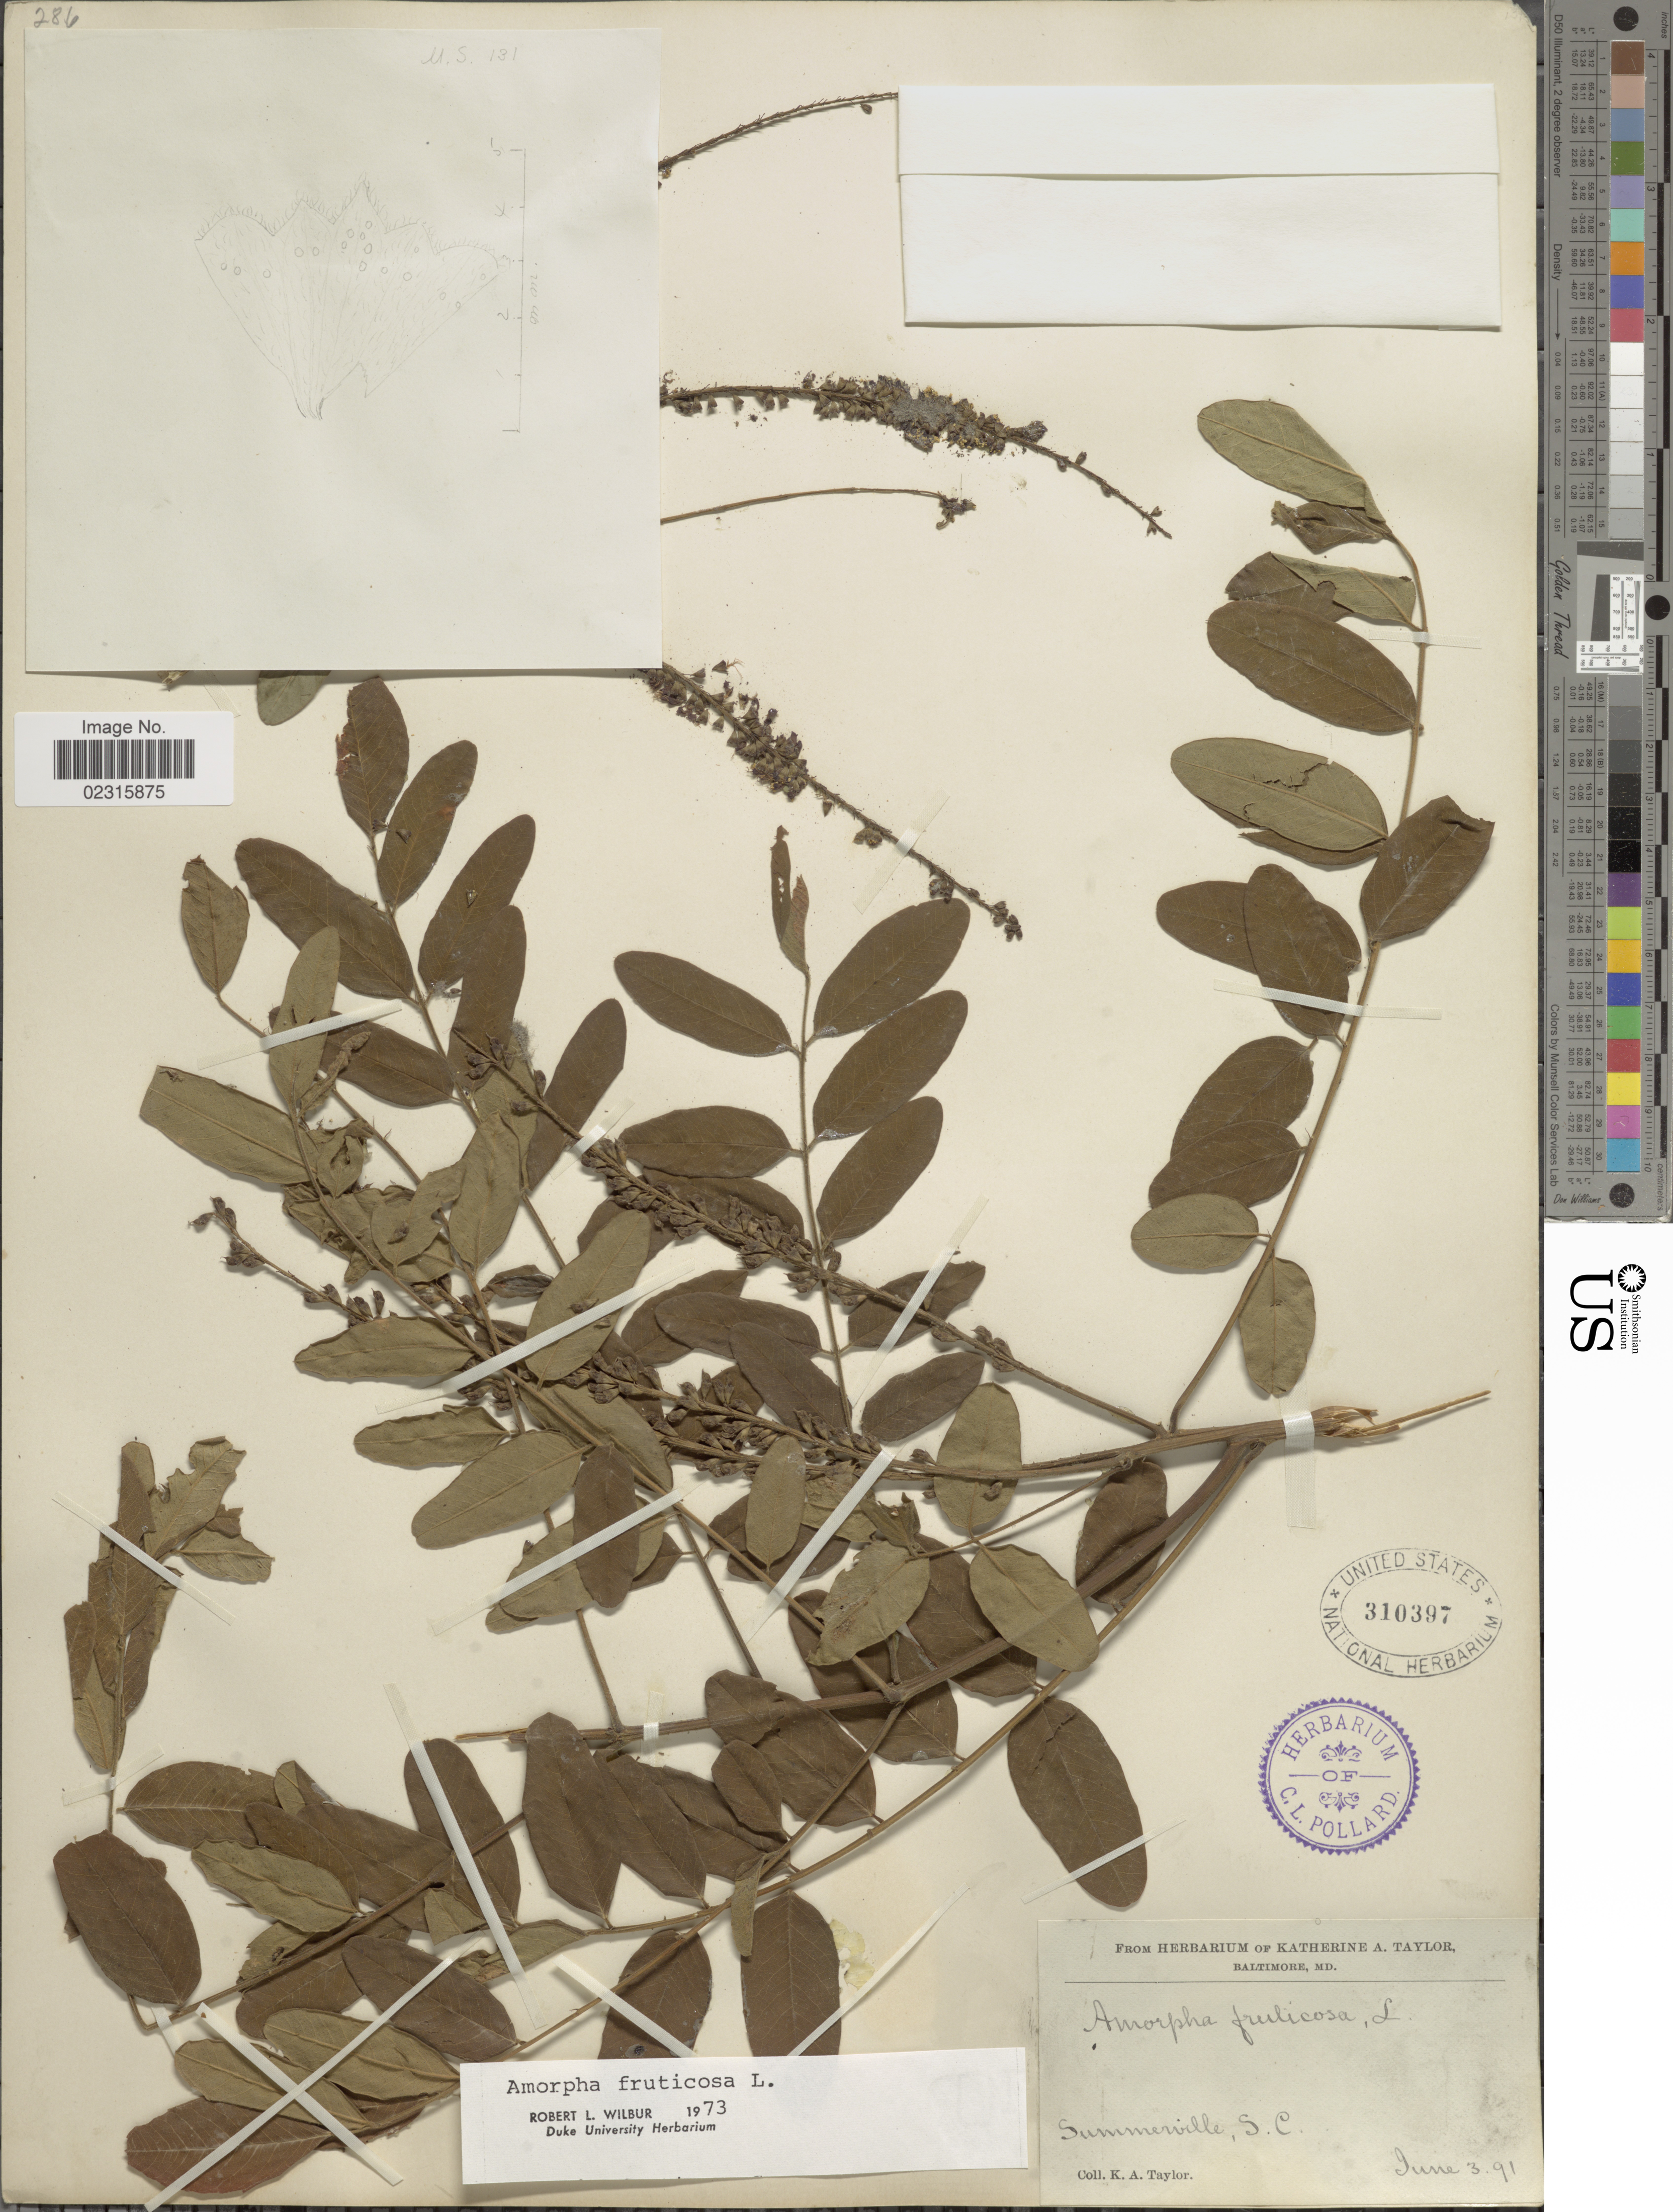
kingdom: Plantae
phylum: Tracheophyta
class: Magnoliopsida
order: Fabales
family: Fabaceae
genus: Amorpha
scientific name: Amorpha fruticosa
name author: L.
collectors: K. A. Taylor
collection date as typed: Transcribed d/m/y: 3/6/91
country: United States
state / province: South Carolina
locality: Summerville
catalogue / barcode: US 310397